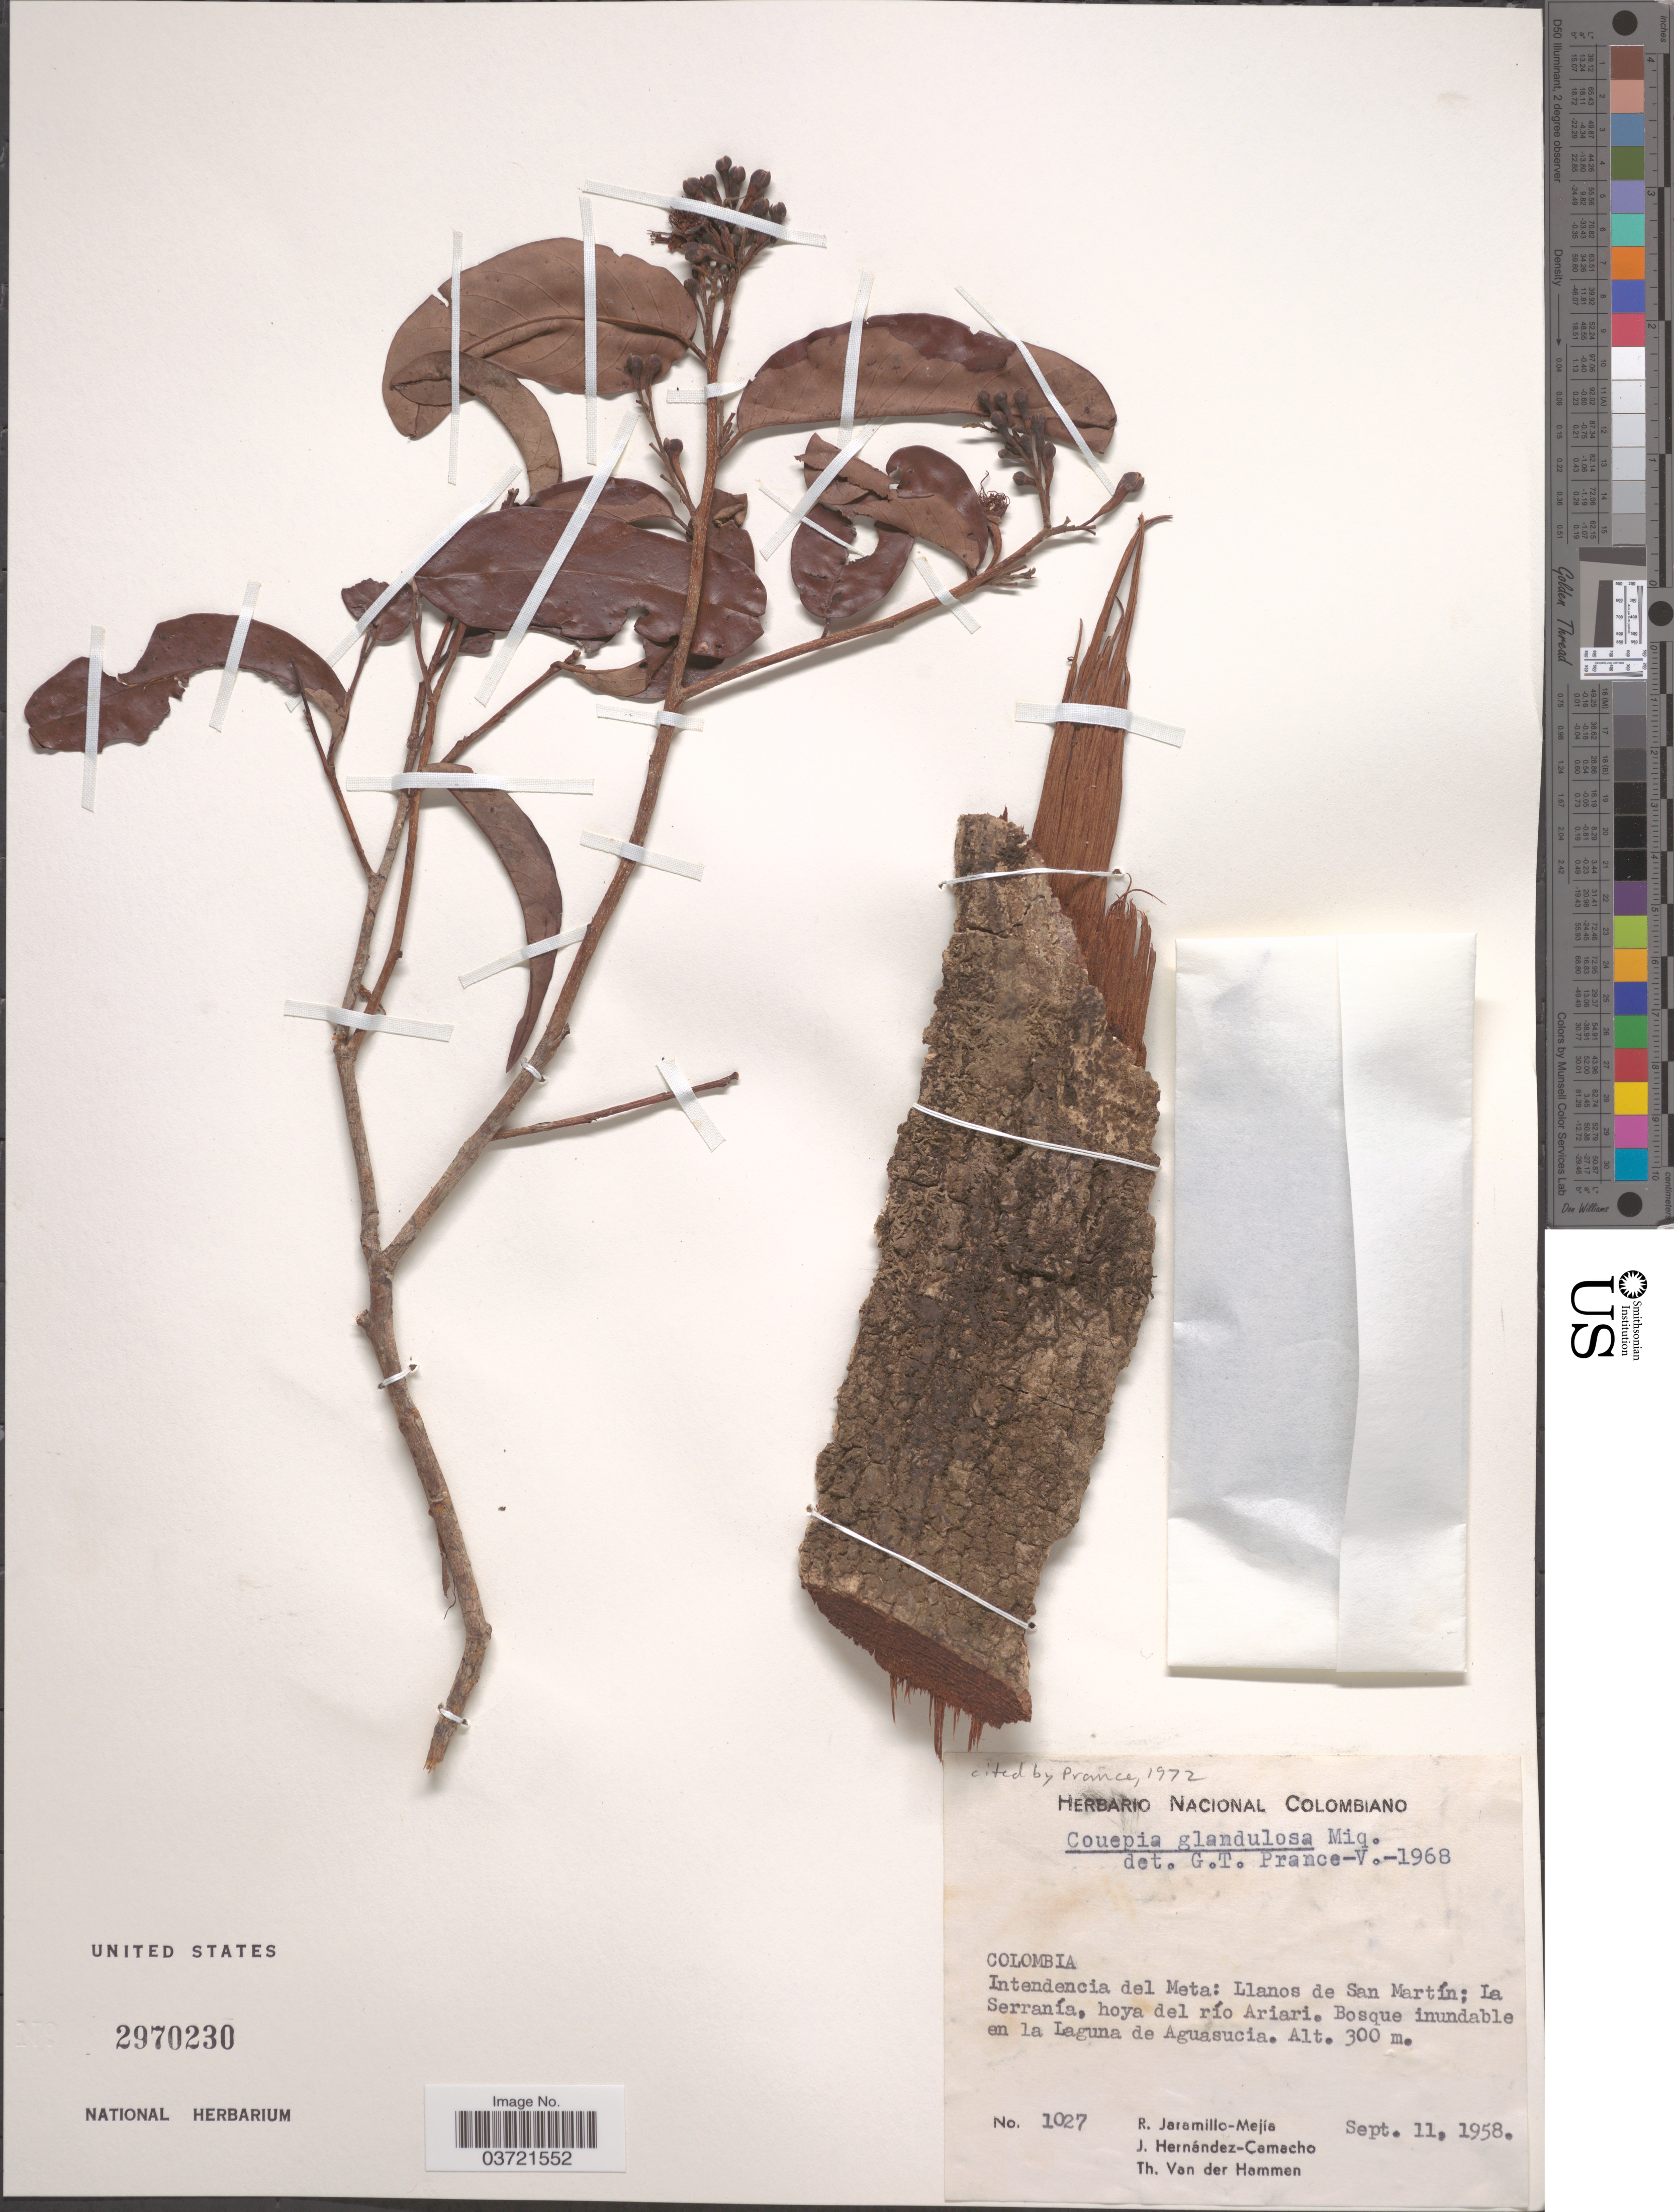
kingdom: Plantae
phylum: Tracheophyta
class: Magnoliopsida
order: Malpighiales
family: Chrysobalanaceae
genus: Couepia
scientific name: Couepia glandulosa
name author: Miq.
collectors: R. Jaramillo M., J. Hernández-Camacho & T. Van der Hammen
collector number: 1027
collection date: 1958-09-11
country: Colombia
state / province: Meta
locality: Intendencia del Meta: Llanos de San Martín; La Serranía, hoya del río Ariari. Bosque inundable en la Laguna de Aguasucia.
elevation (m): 300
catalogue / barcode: US 2970230